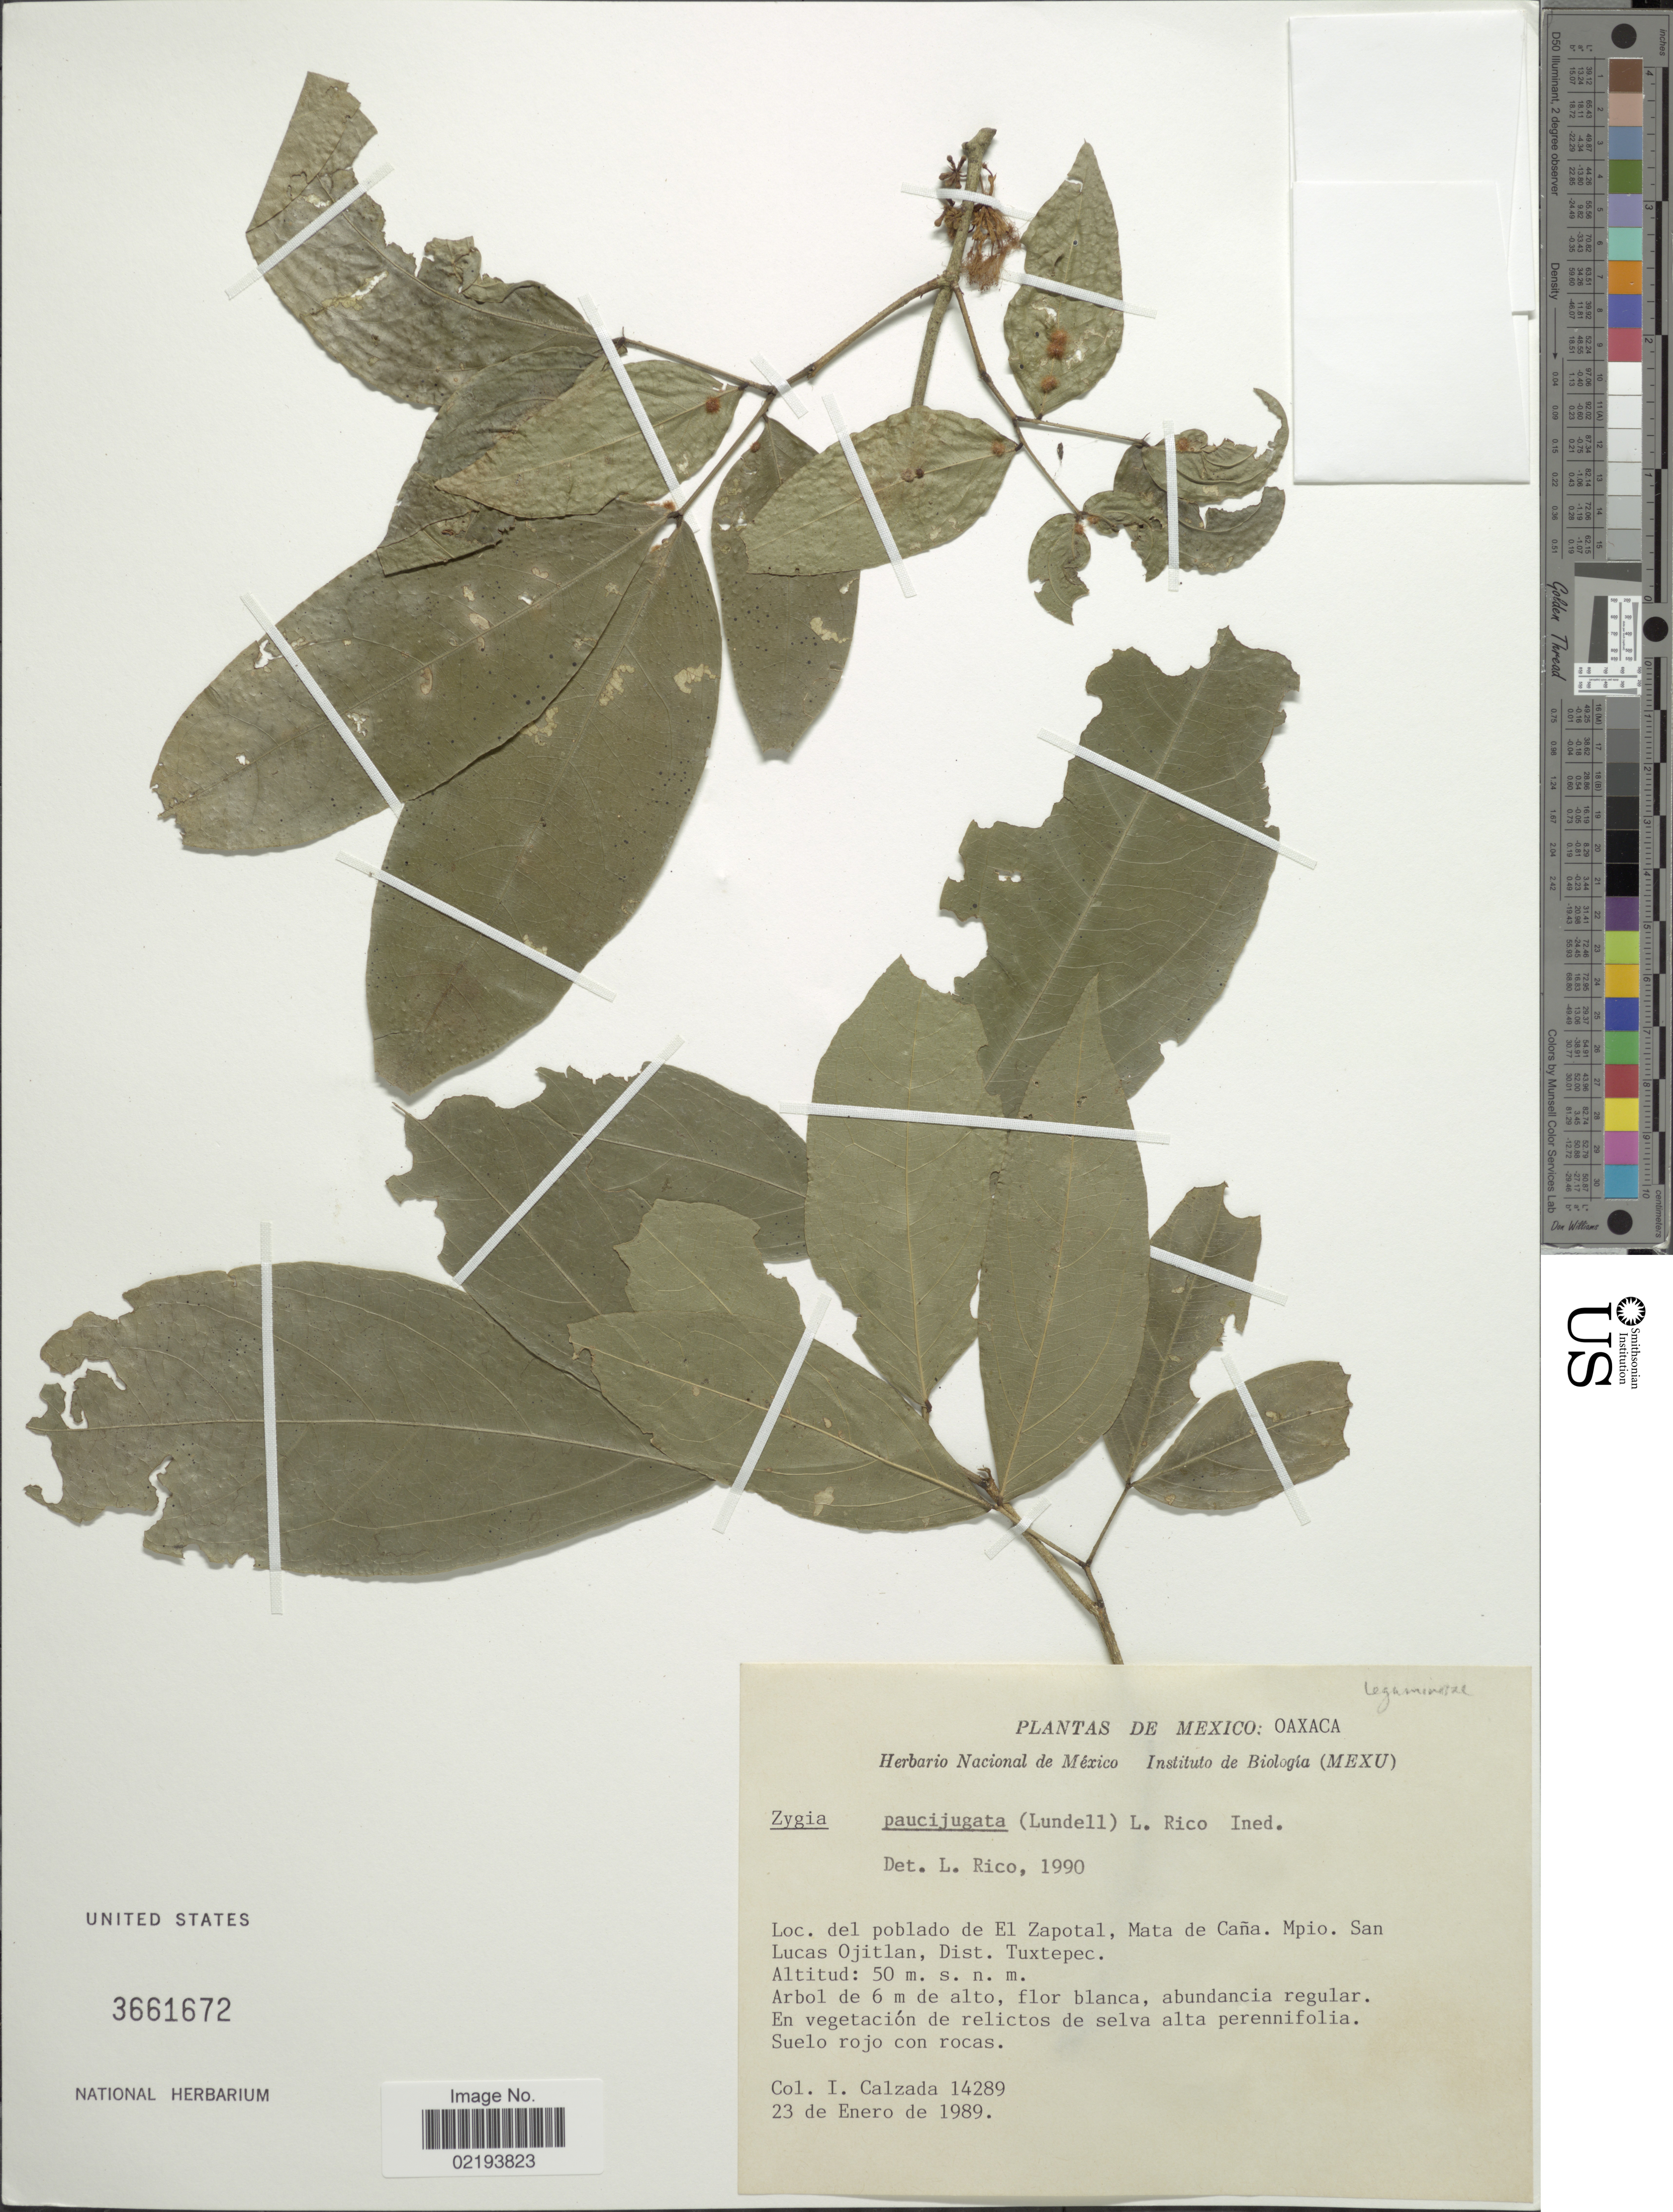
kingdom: Plantae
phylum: Tracheophyta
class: Magnoliopsida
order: Fabales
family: Fabaceae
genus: Zygia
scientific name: Zygia paucijugata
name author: (Lundell) L. Rico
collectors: I. Calzada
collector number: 14289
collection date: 1989-01-23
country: Mexico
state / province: Oaxaca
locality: Del poblado de El Zapotal, Mata de Caña. Mpio. San Lucas Ojitlan, Dist. Tuxtepec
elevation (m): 50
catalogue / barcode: US 3661672